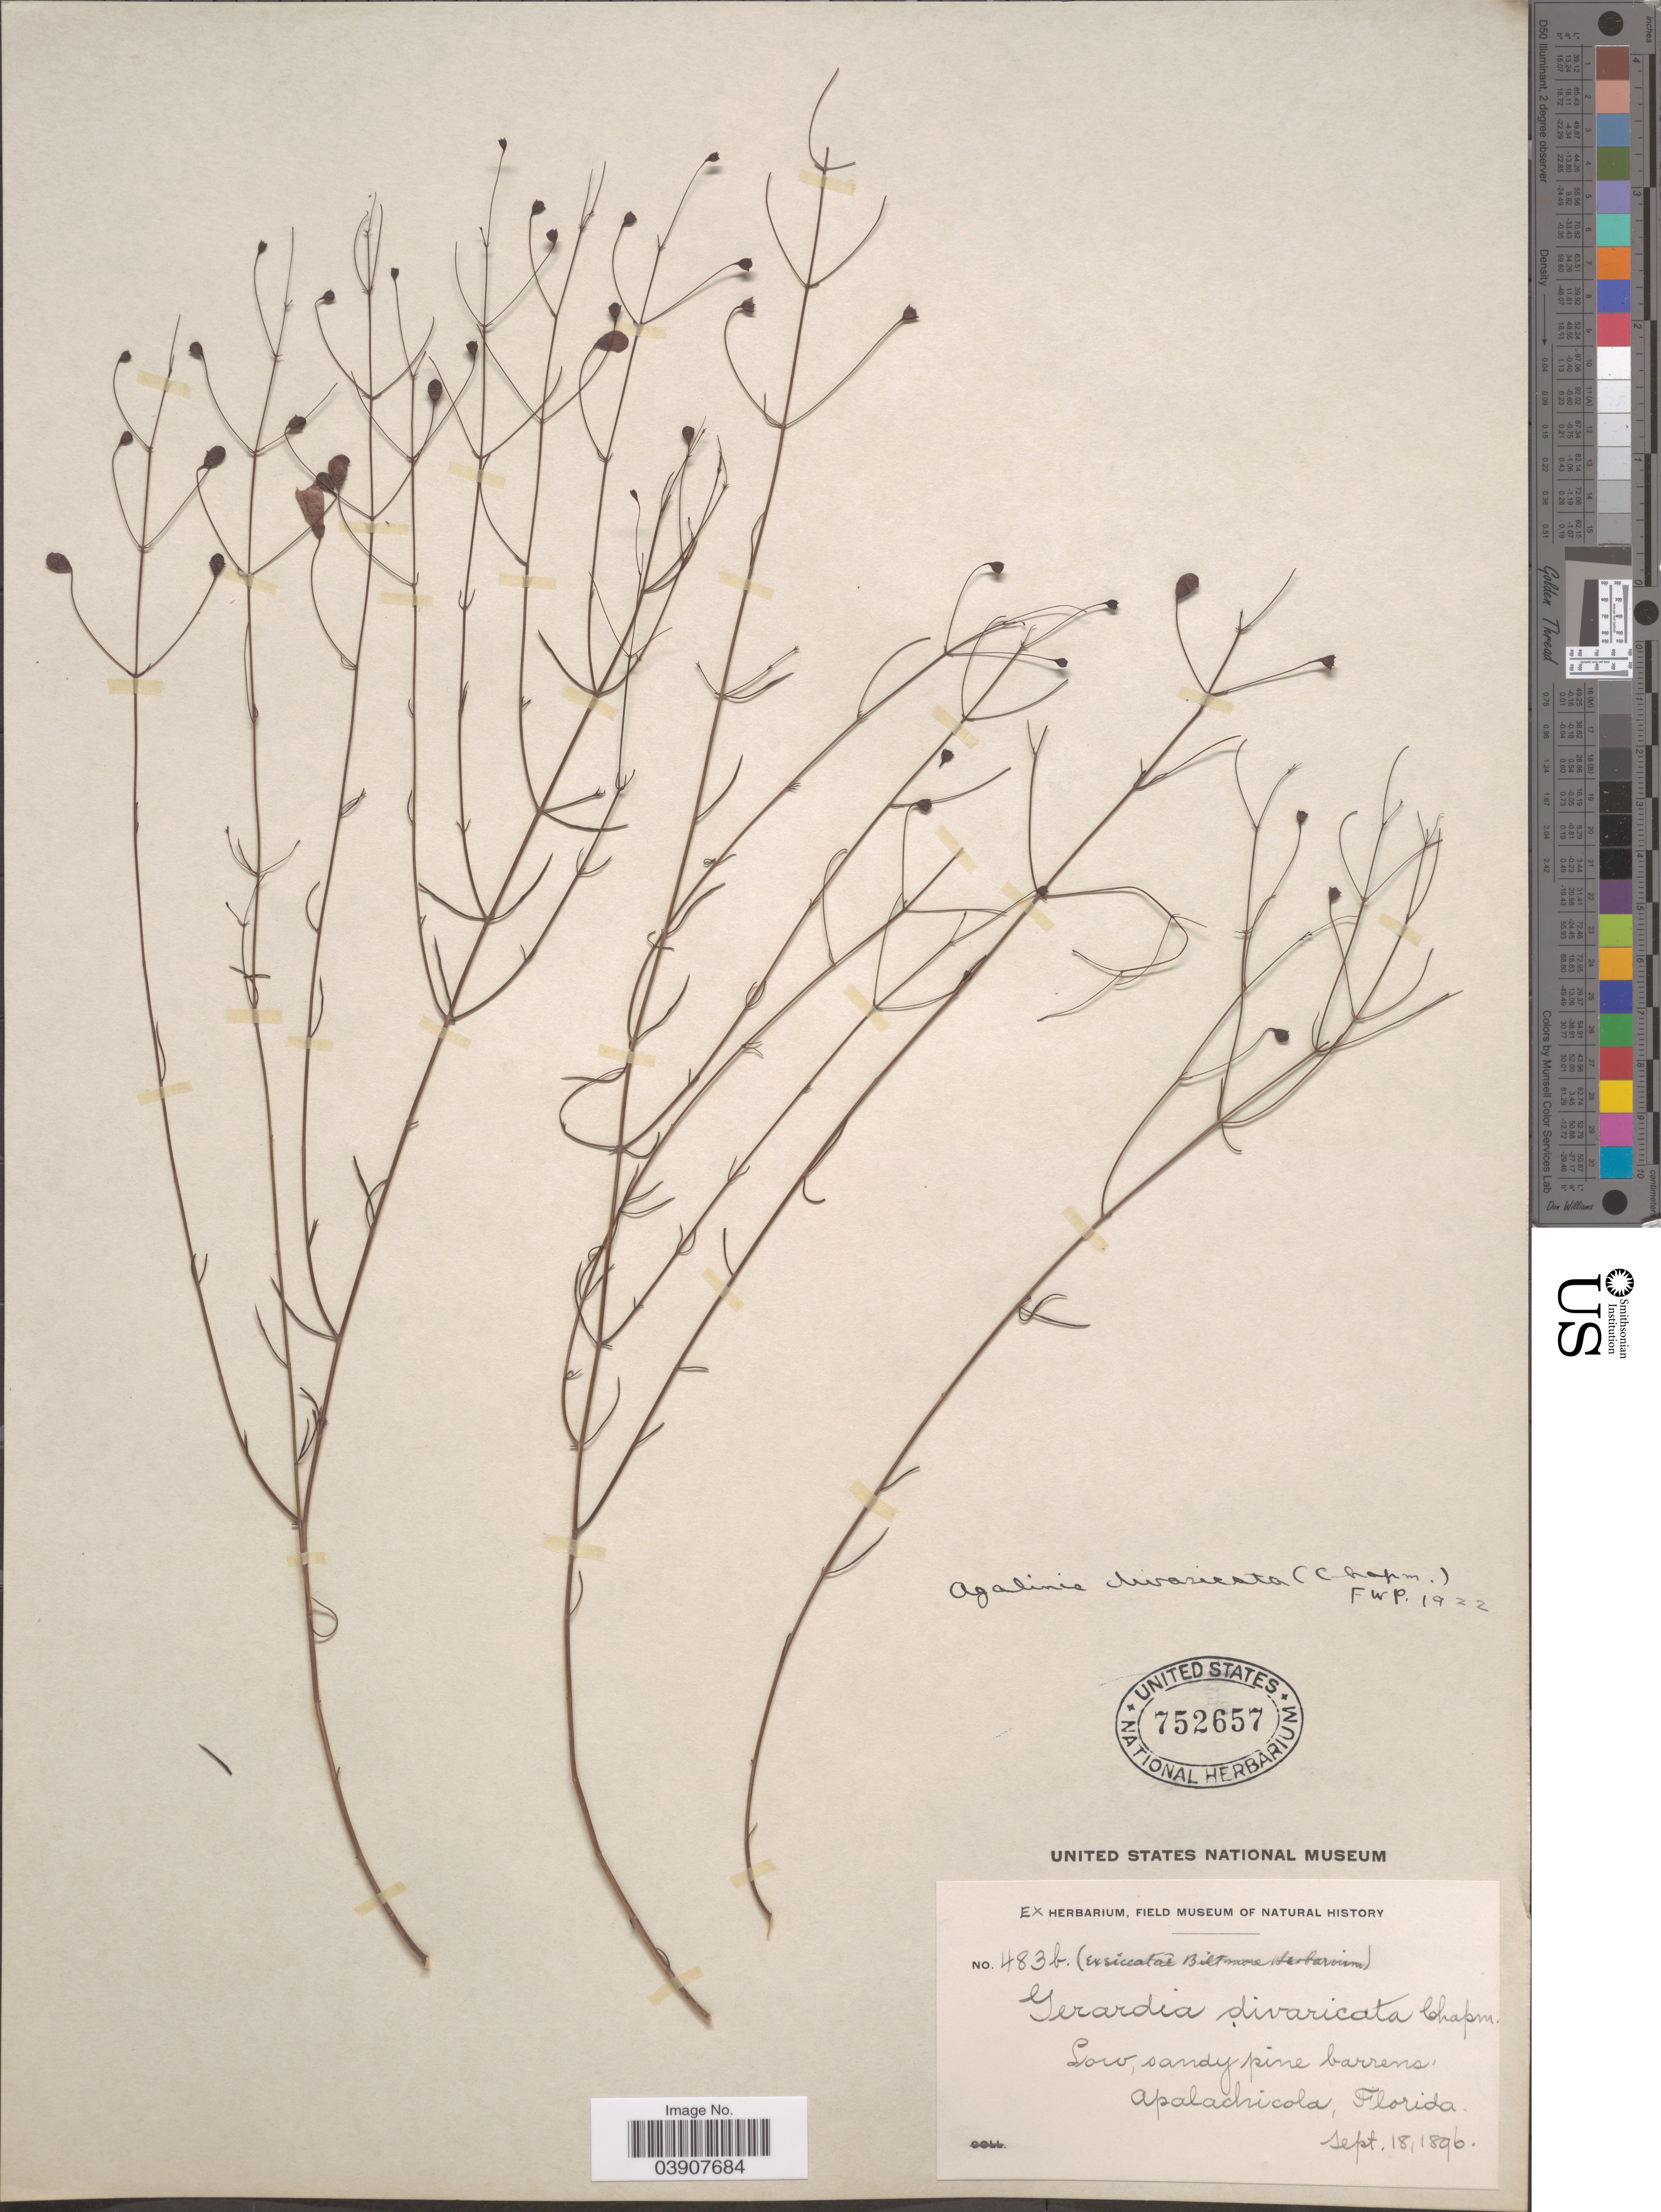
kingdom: Plantae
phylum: Tracheophyta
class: Magnoliopsida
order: Lamiales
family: Orobanchaceae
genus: Agalinis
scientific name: Agalinis divaricata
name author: (Chapm.) Pennell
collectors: Ex herb. Field Museum of Natural History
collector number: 483b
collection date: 1896-09-18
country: United States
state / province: Florida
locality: Apalachicola.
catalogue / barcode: US 752657